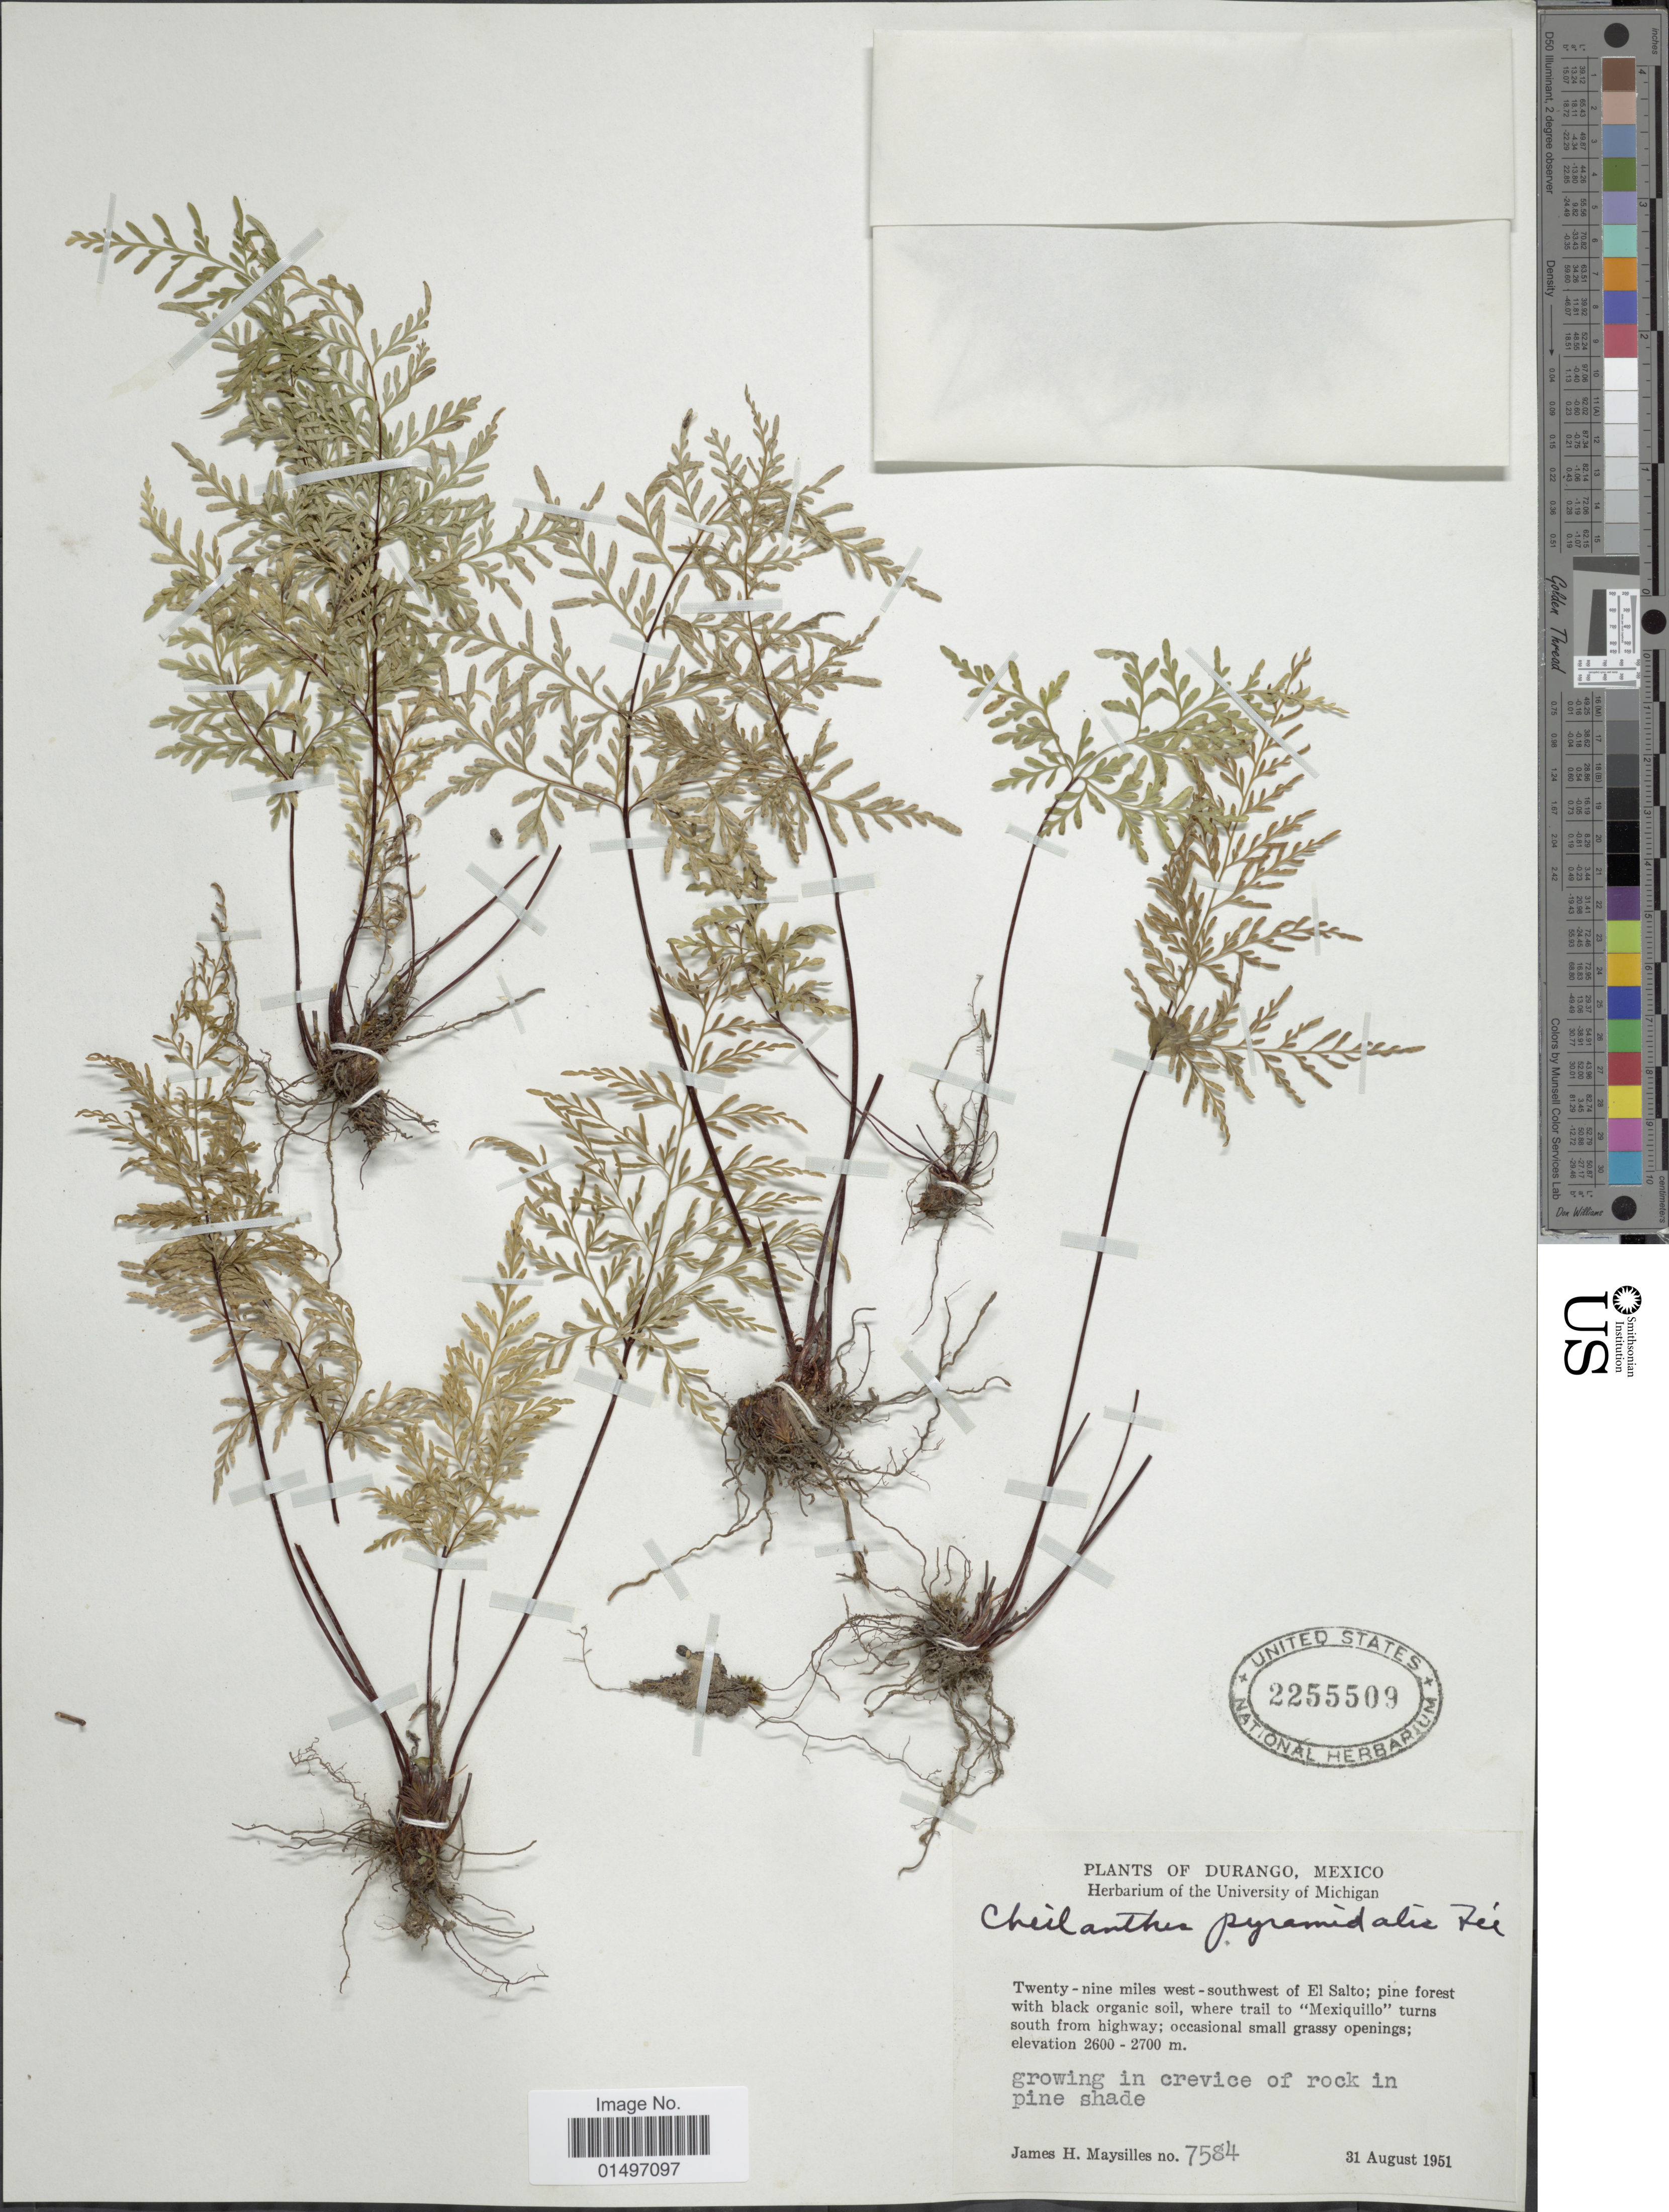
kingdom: Plantae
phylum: Tracheophyta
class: Polypodiopsida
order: Polypodiales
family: Pteridaceae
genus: Gaga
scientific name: Gaga hirsuta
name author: (Link) Fay W. Li & Windham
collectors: J. Maysilles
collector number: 7584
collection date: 1951-08-31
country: Mexico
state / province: Durango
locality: Durango, Mexico, Twenty-nine miles west-southwest of El Salto.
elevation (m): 2600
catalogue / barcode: US 2255509